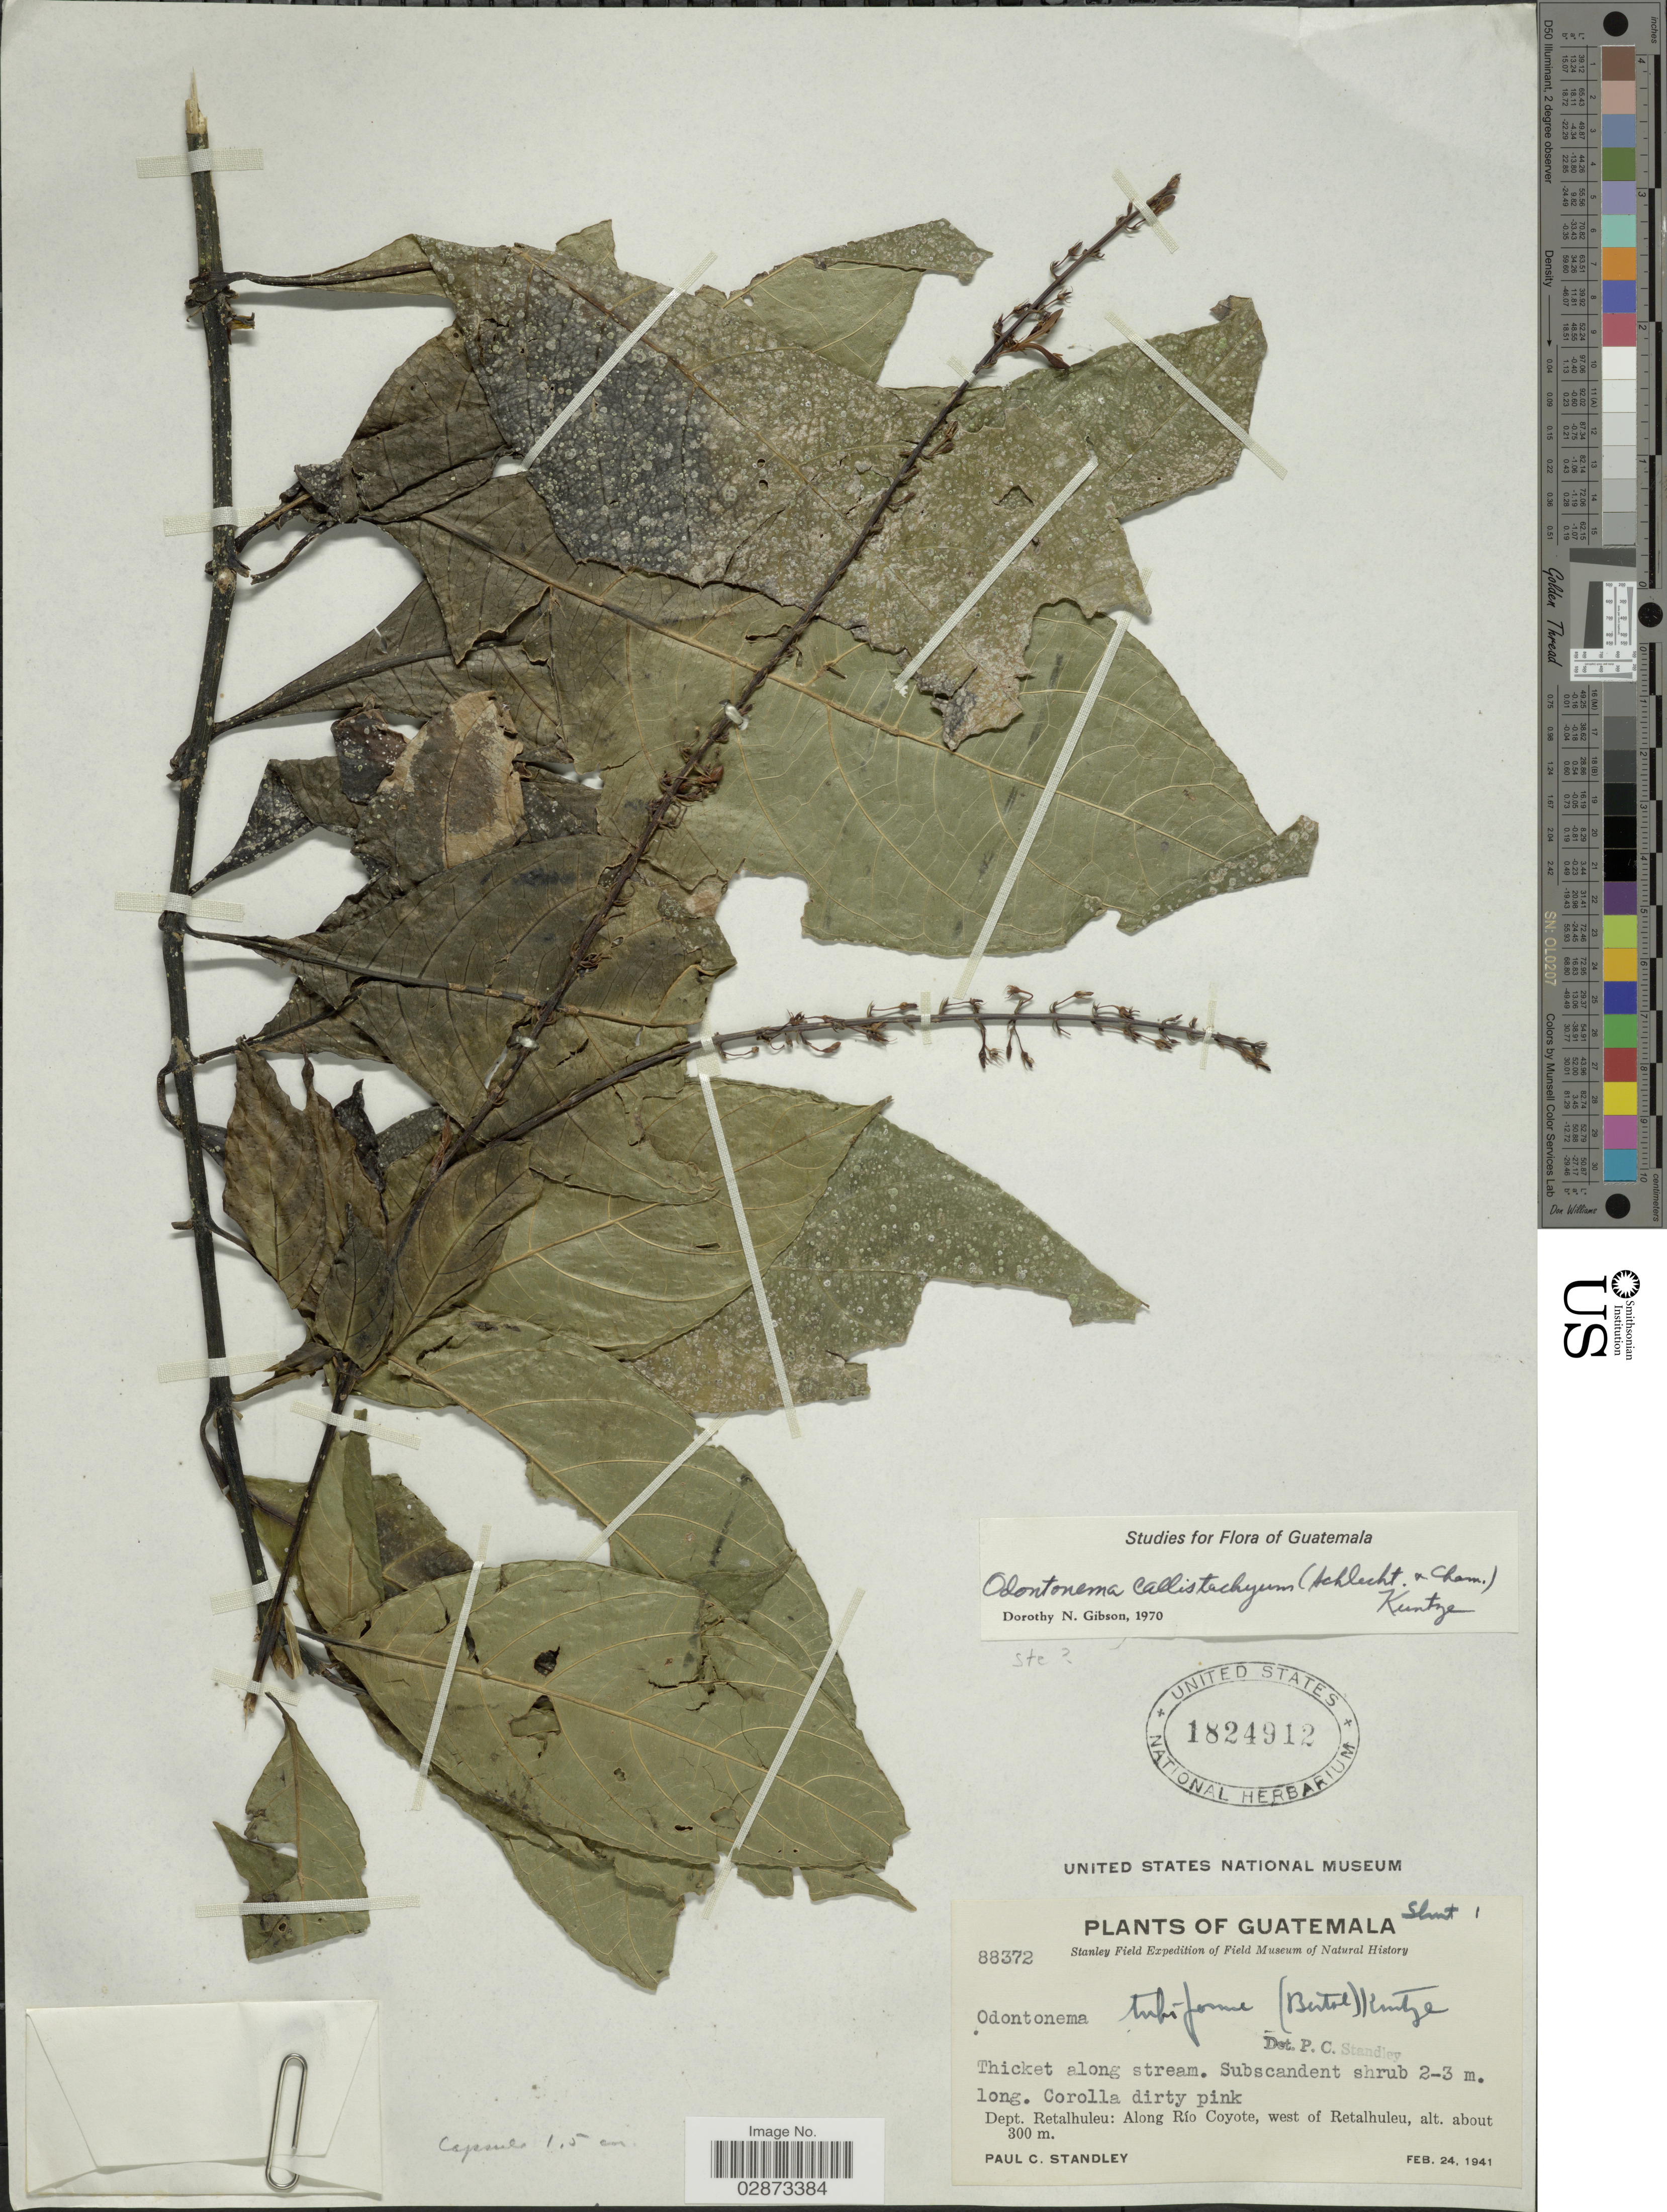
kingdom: Plantae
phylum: Tracheophyta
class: Magnoliopsida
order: Lamiales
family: Acanthaceae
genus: Odontonema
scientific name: Odontonema callistachyum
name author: (Schltdl. & Cham.) Kuntze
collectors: P. C. Standley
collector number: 88372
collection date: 1941-02-24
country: Guatemala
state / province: Retalhuleu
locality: Dept. Retalhuleu: Along Río Coyote, west of Retalhuleu.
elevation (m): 300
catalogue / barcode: US 1824912